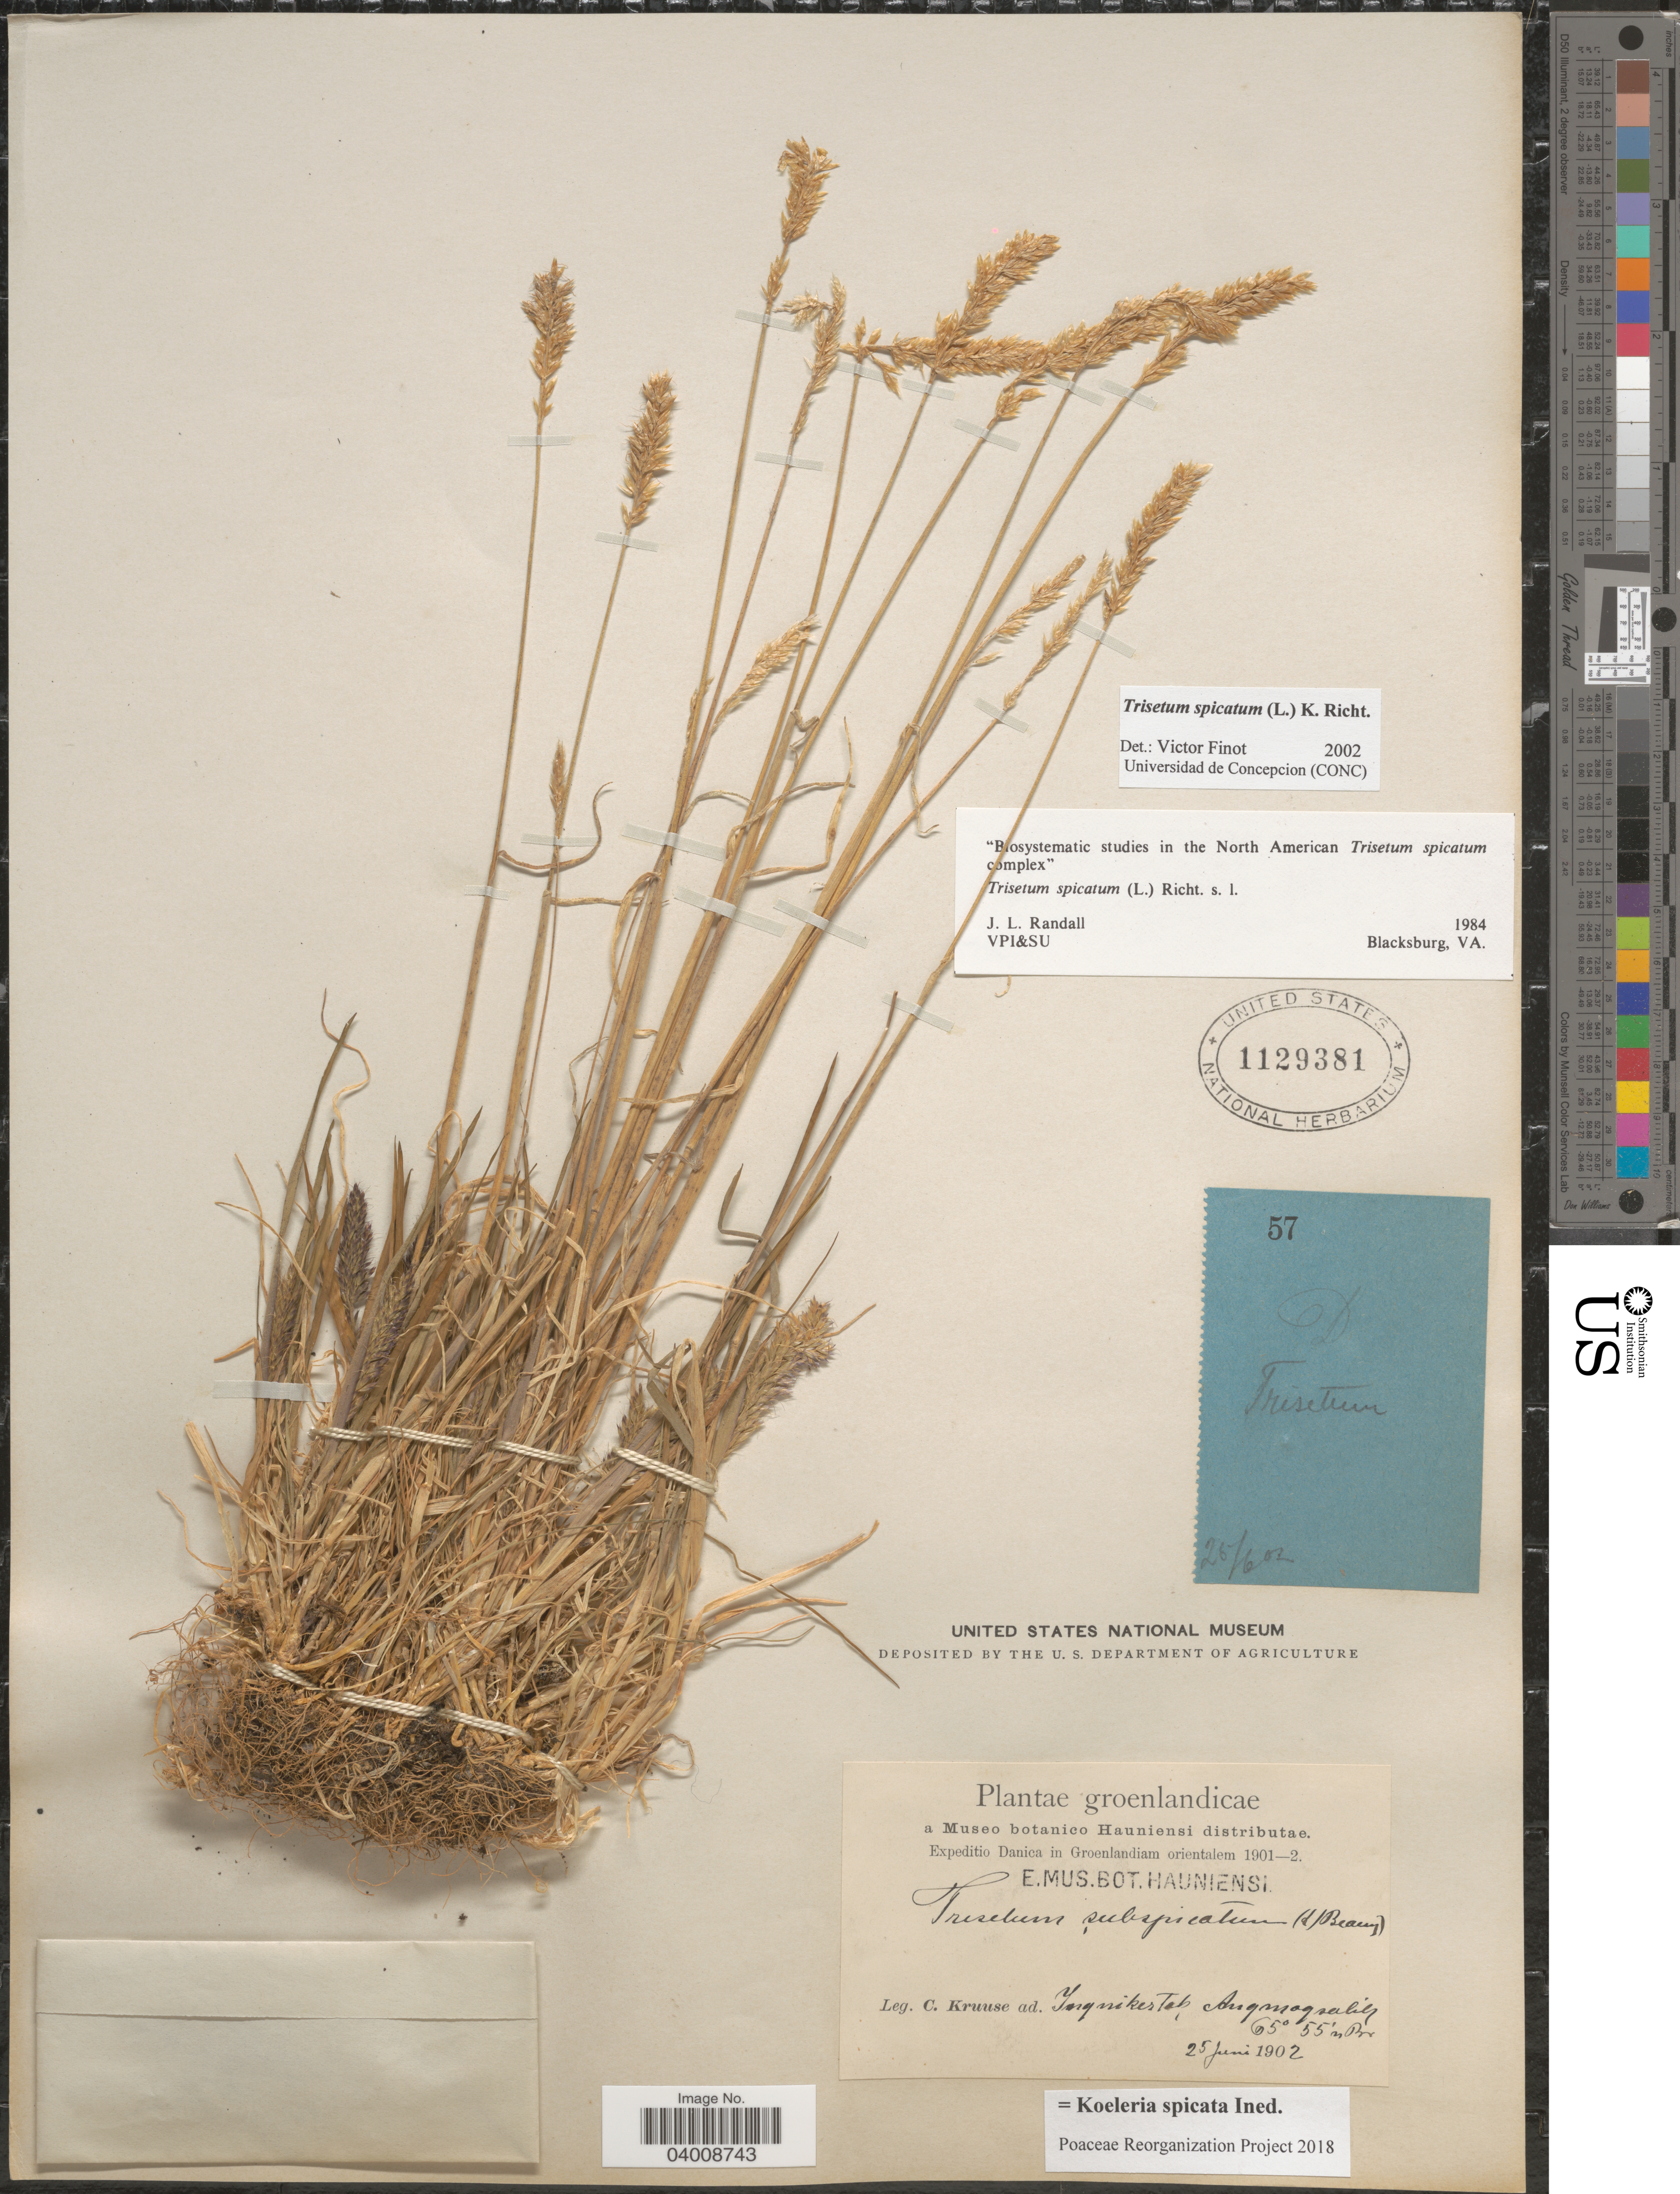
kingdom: Plantae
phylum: Tracheophyta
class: Liliopsida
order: Poales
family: Poaceae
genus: Koeleria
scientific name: Koeleria spicata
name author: (L.) Barberá et al.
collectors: C. Kruuse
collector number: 57 D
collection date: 1902-06-25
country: Greenland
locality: Groenlandicae. Groenlandiam orientalem. Ingmikerta, Angmagsalik.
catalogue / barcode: US 1129381